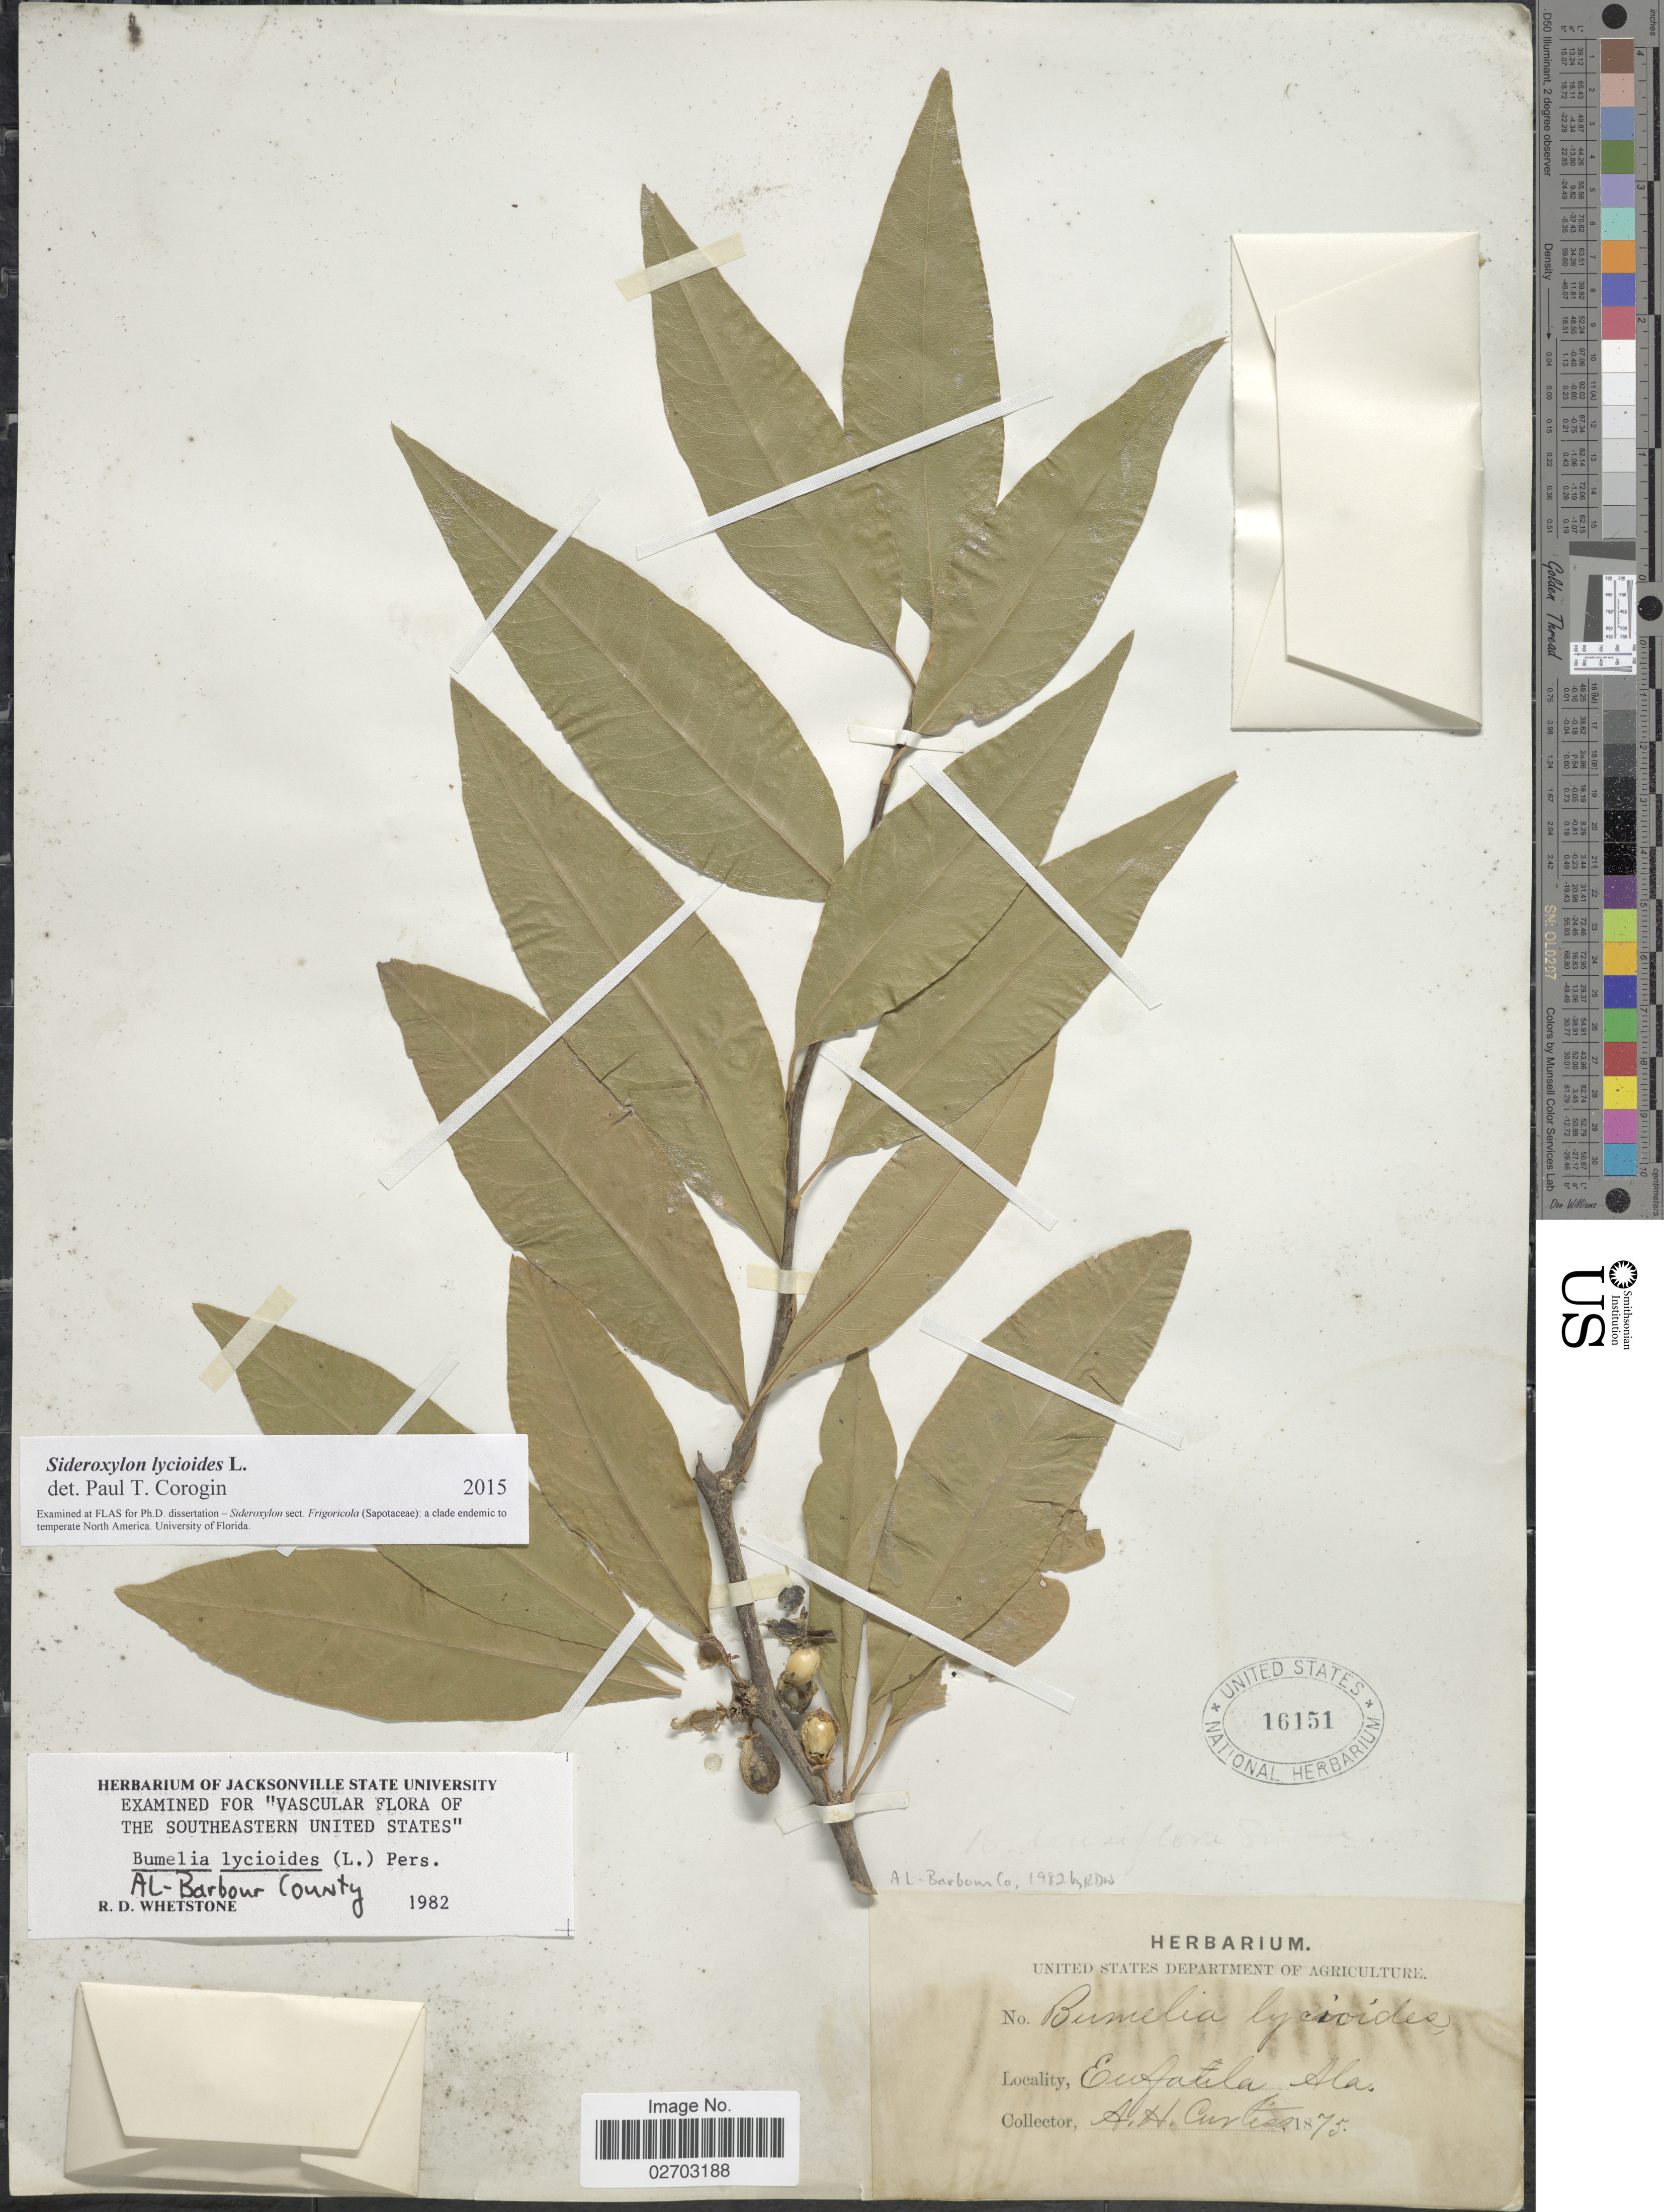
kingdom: Plantae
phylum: Tracheophyta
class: Magnoliopsida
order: Ericales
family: Sapotaceae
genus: Sideroxylon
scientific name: Sideroxylon lycioides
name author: L.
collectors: A. Curtis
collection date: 1875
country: United States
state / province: Alabama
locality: Eufaula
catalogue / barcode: US 16151